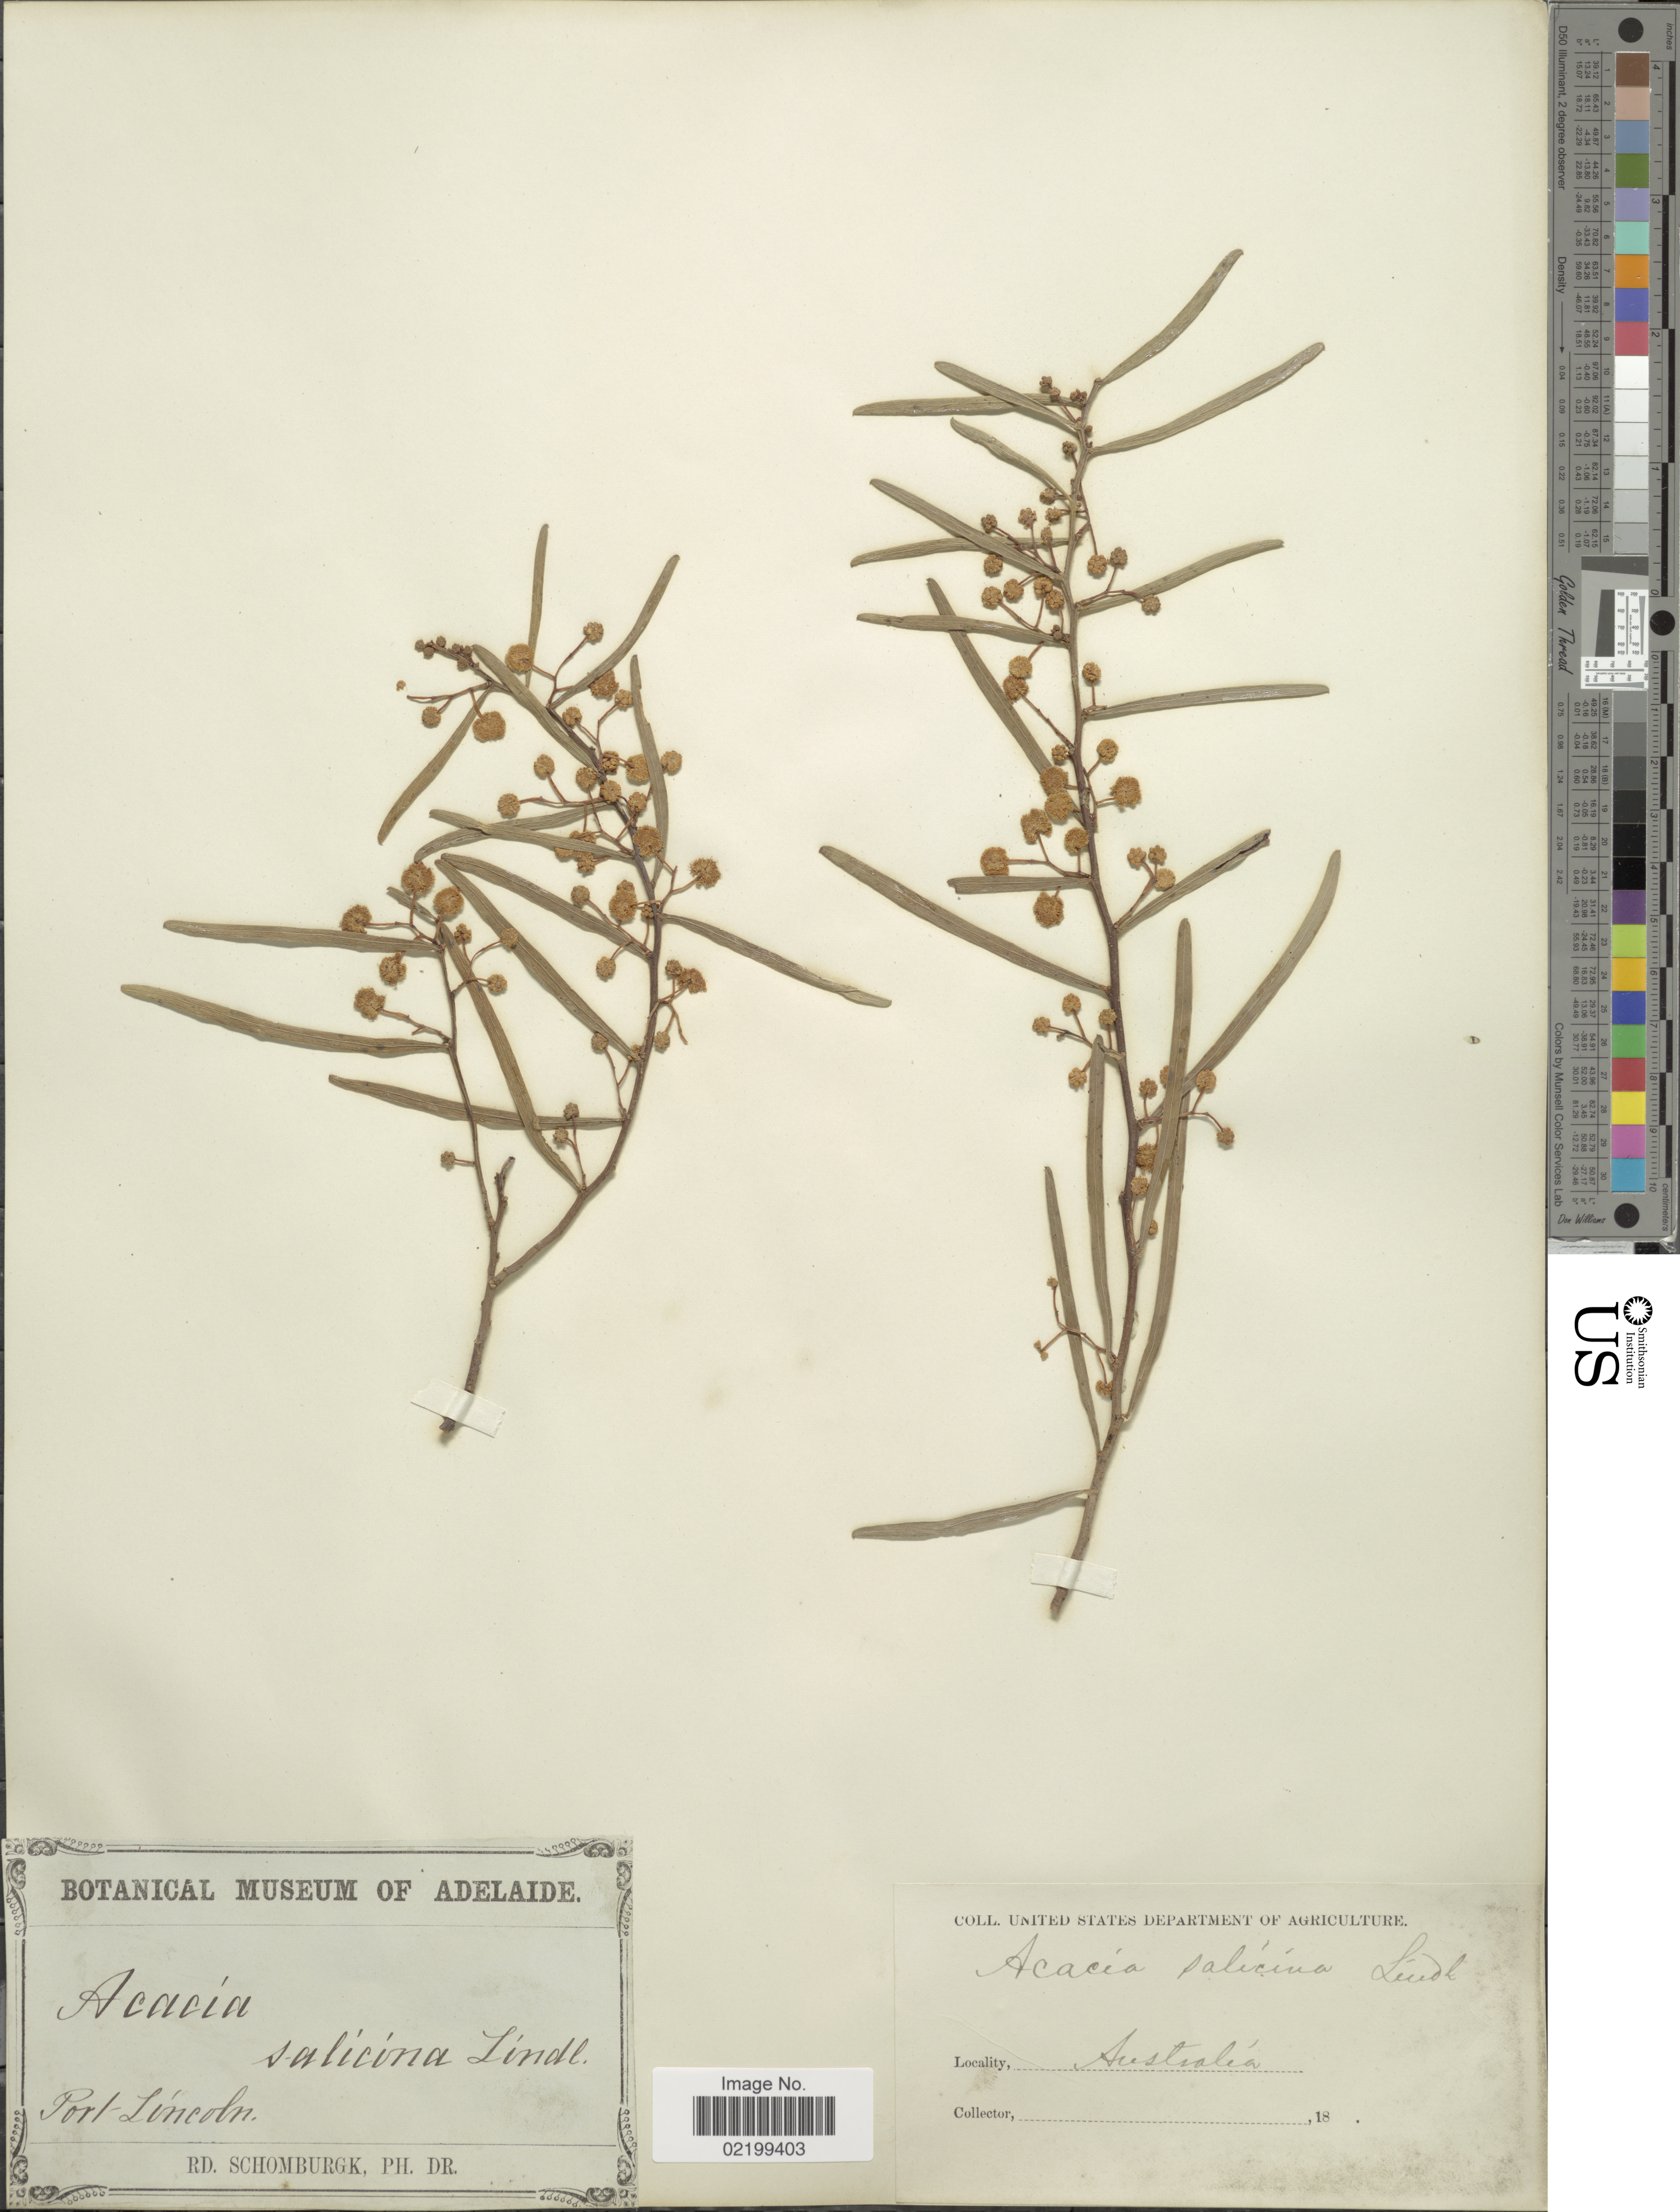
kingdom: Plantae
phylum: Tracheophyta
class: Magnoliopsida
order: Fabales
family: Fabaceae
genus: Acacia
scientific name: Acacia salicina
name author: Lindl.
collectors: M. R. Schomburgk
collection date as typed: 18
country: Australia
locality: Port Lincoln